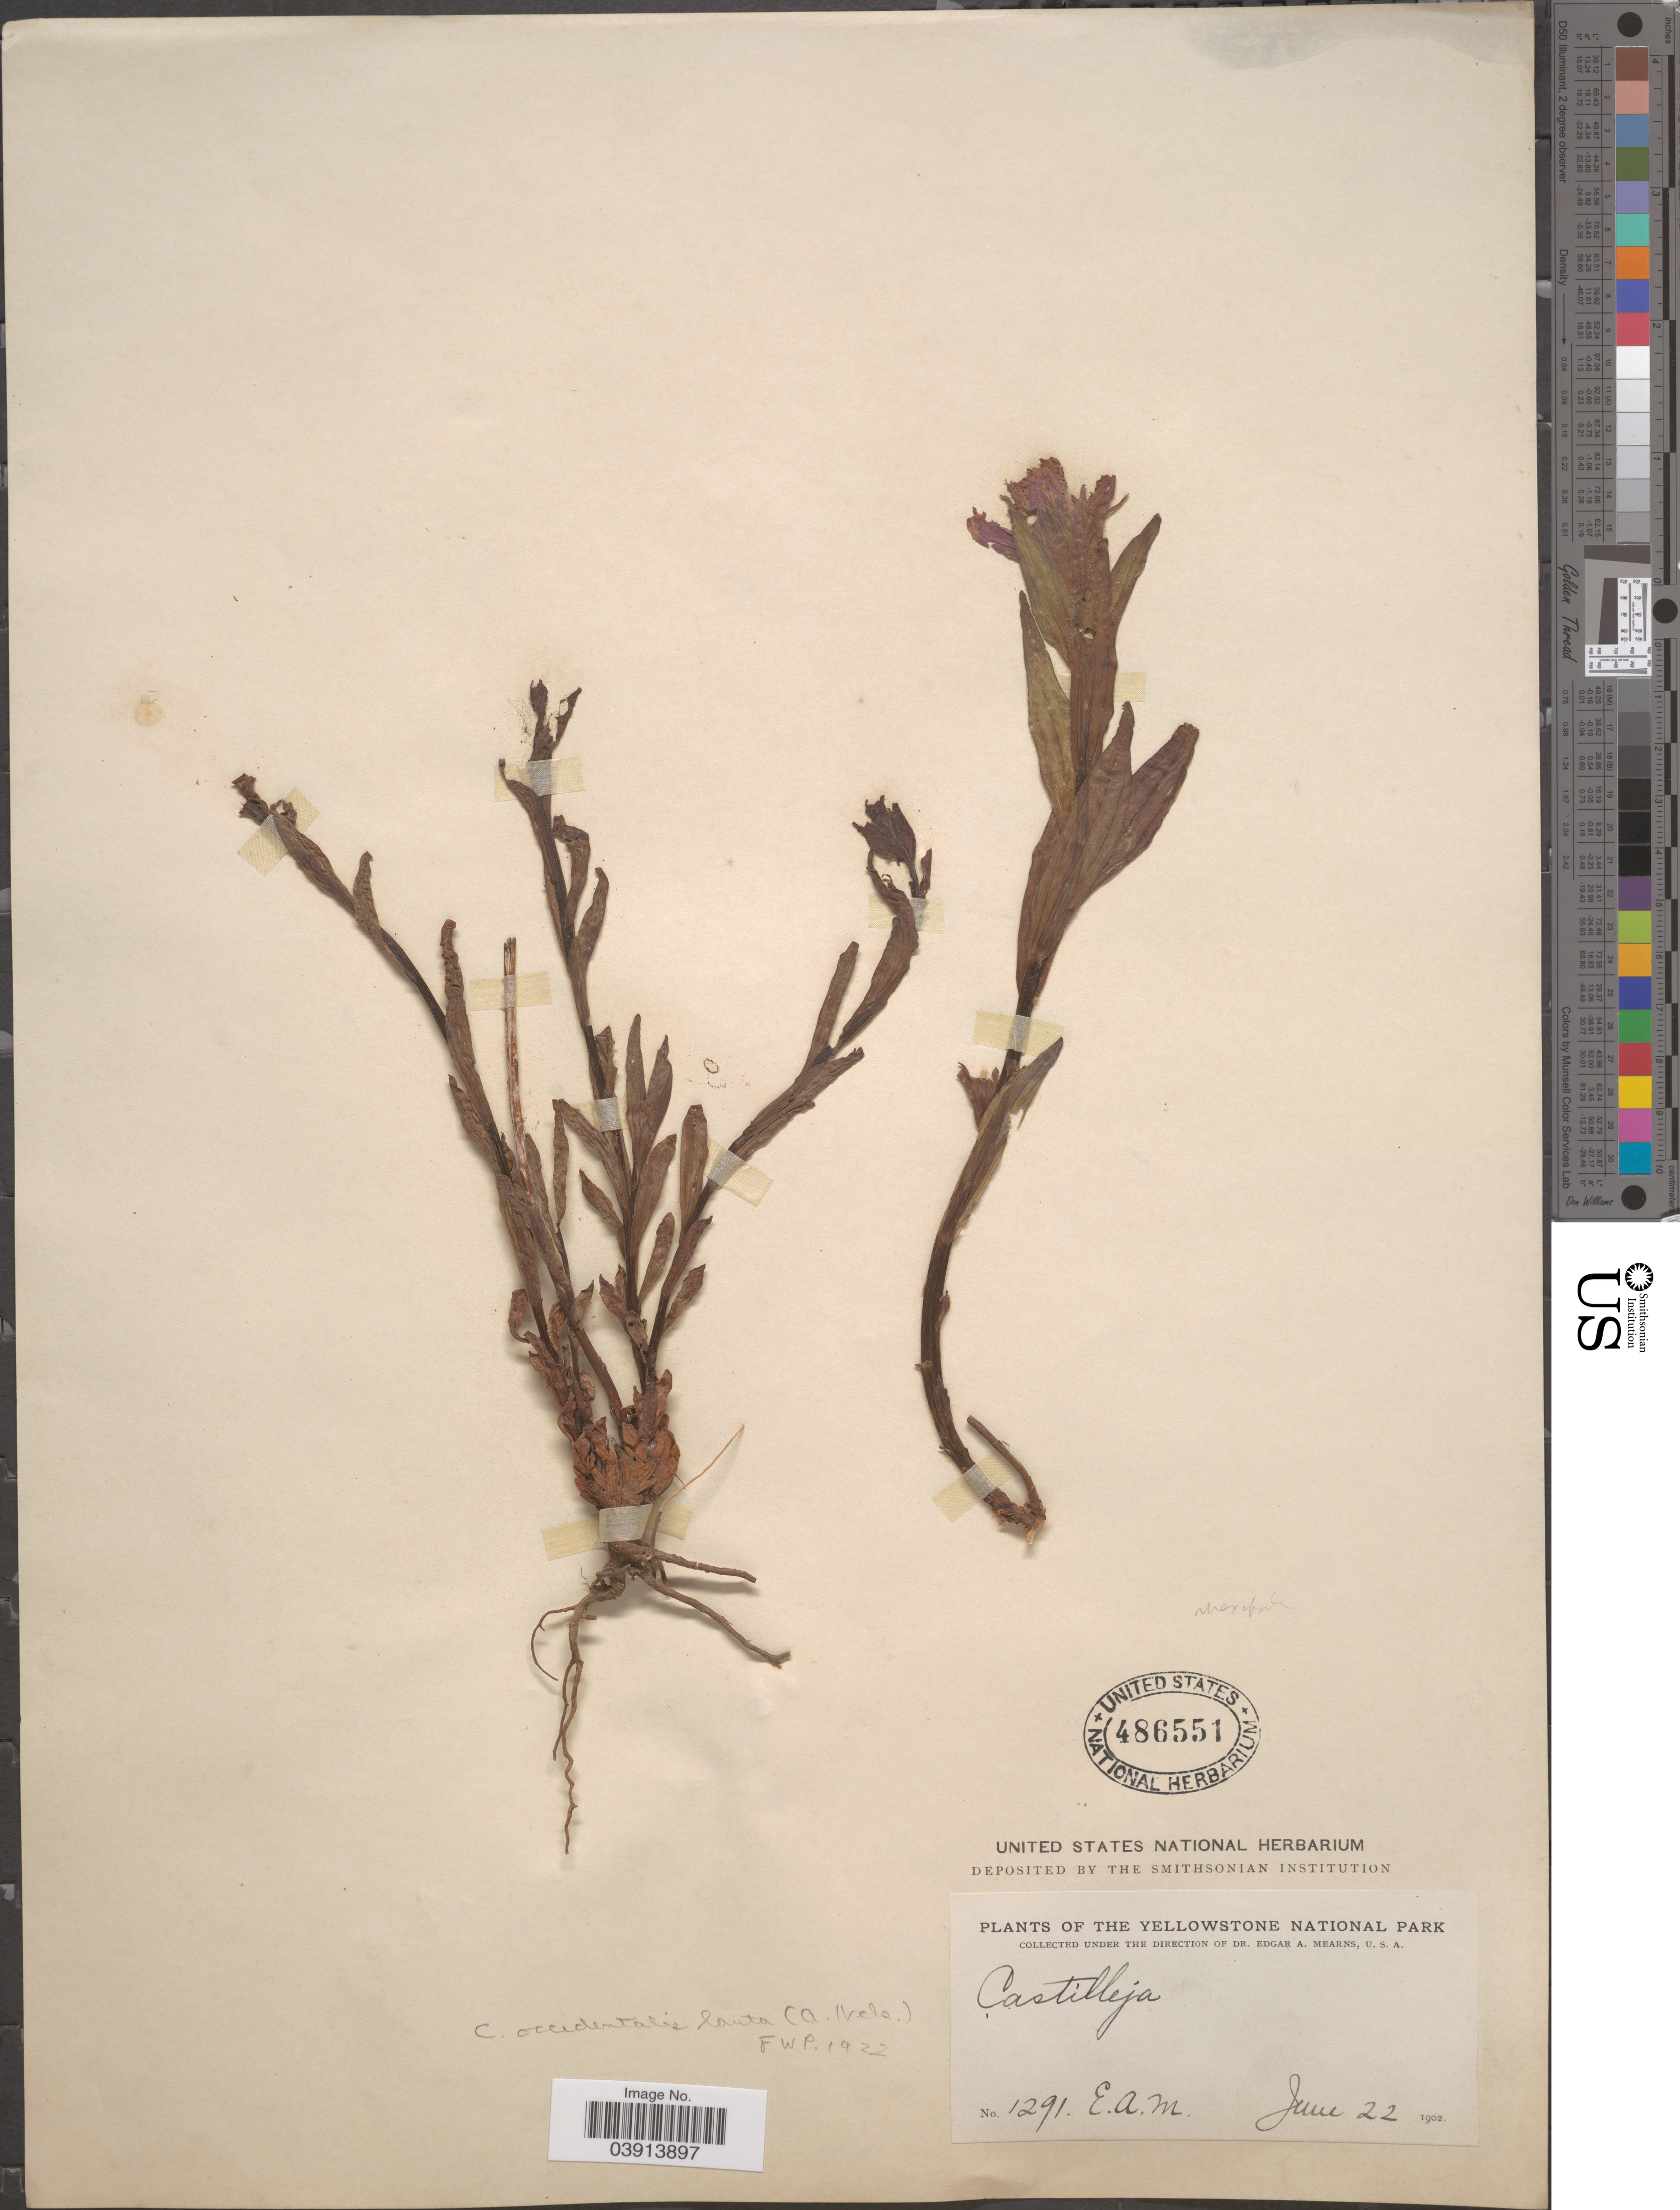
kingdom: Plantae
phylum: Tracheophyta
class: Magnoliopsida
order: Lamiales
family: Orobanchaceae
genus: Castilleja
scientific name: Castilleja rhexiifolia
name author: Rydb.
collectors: E. A. Mearns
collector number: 1291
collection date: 1902-06-22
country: United States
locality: The Yellowstone National Park.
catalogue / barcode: US 486551